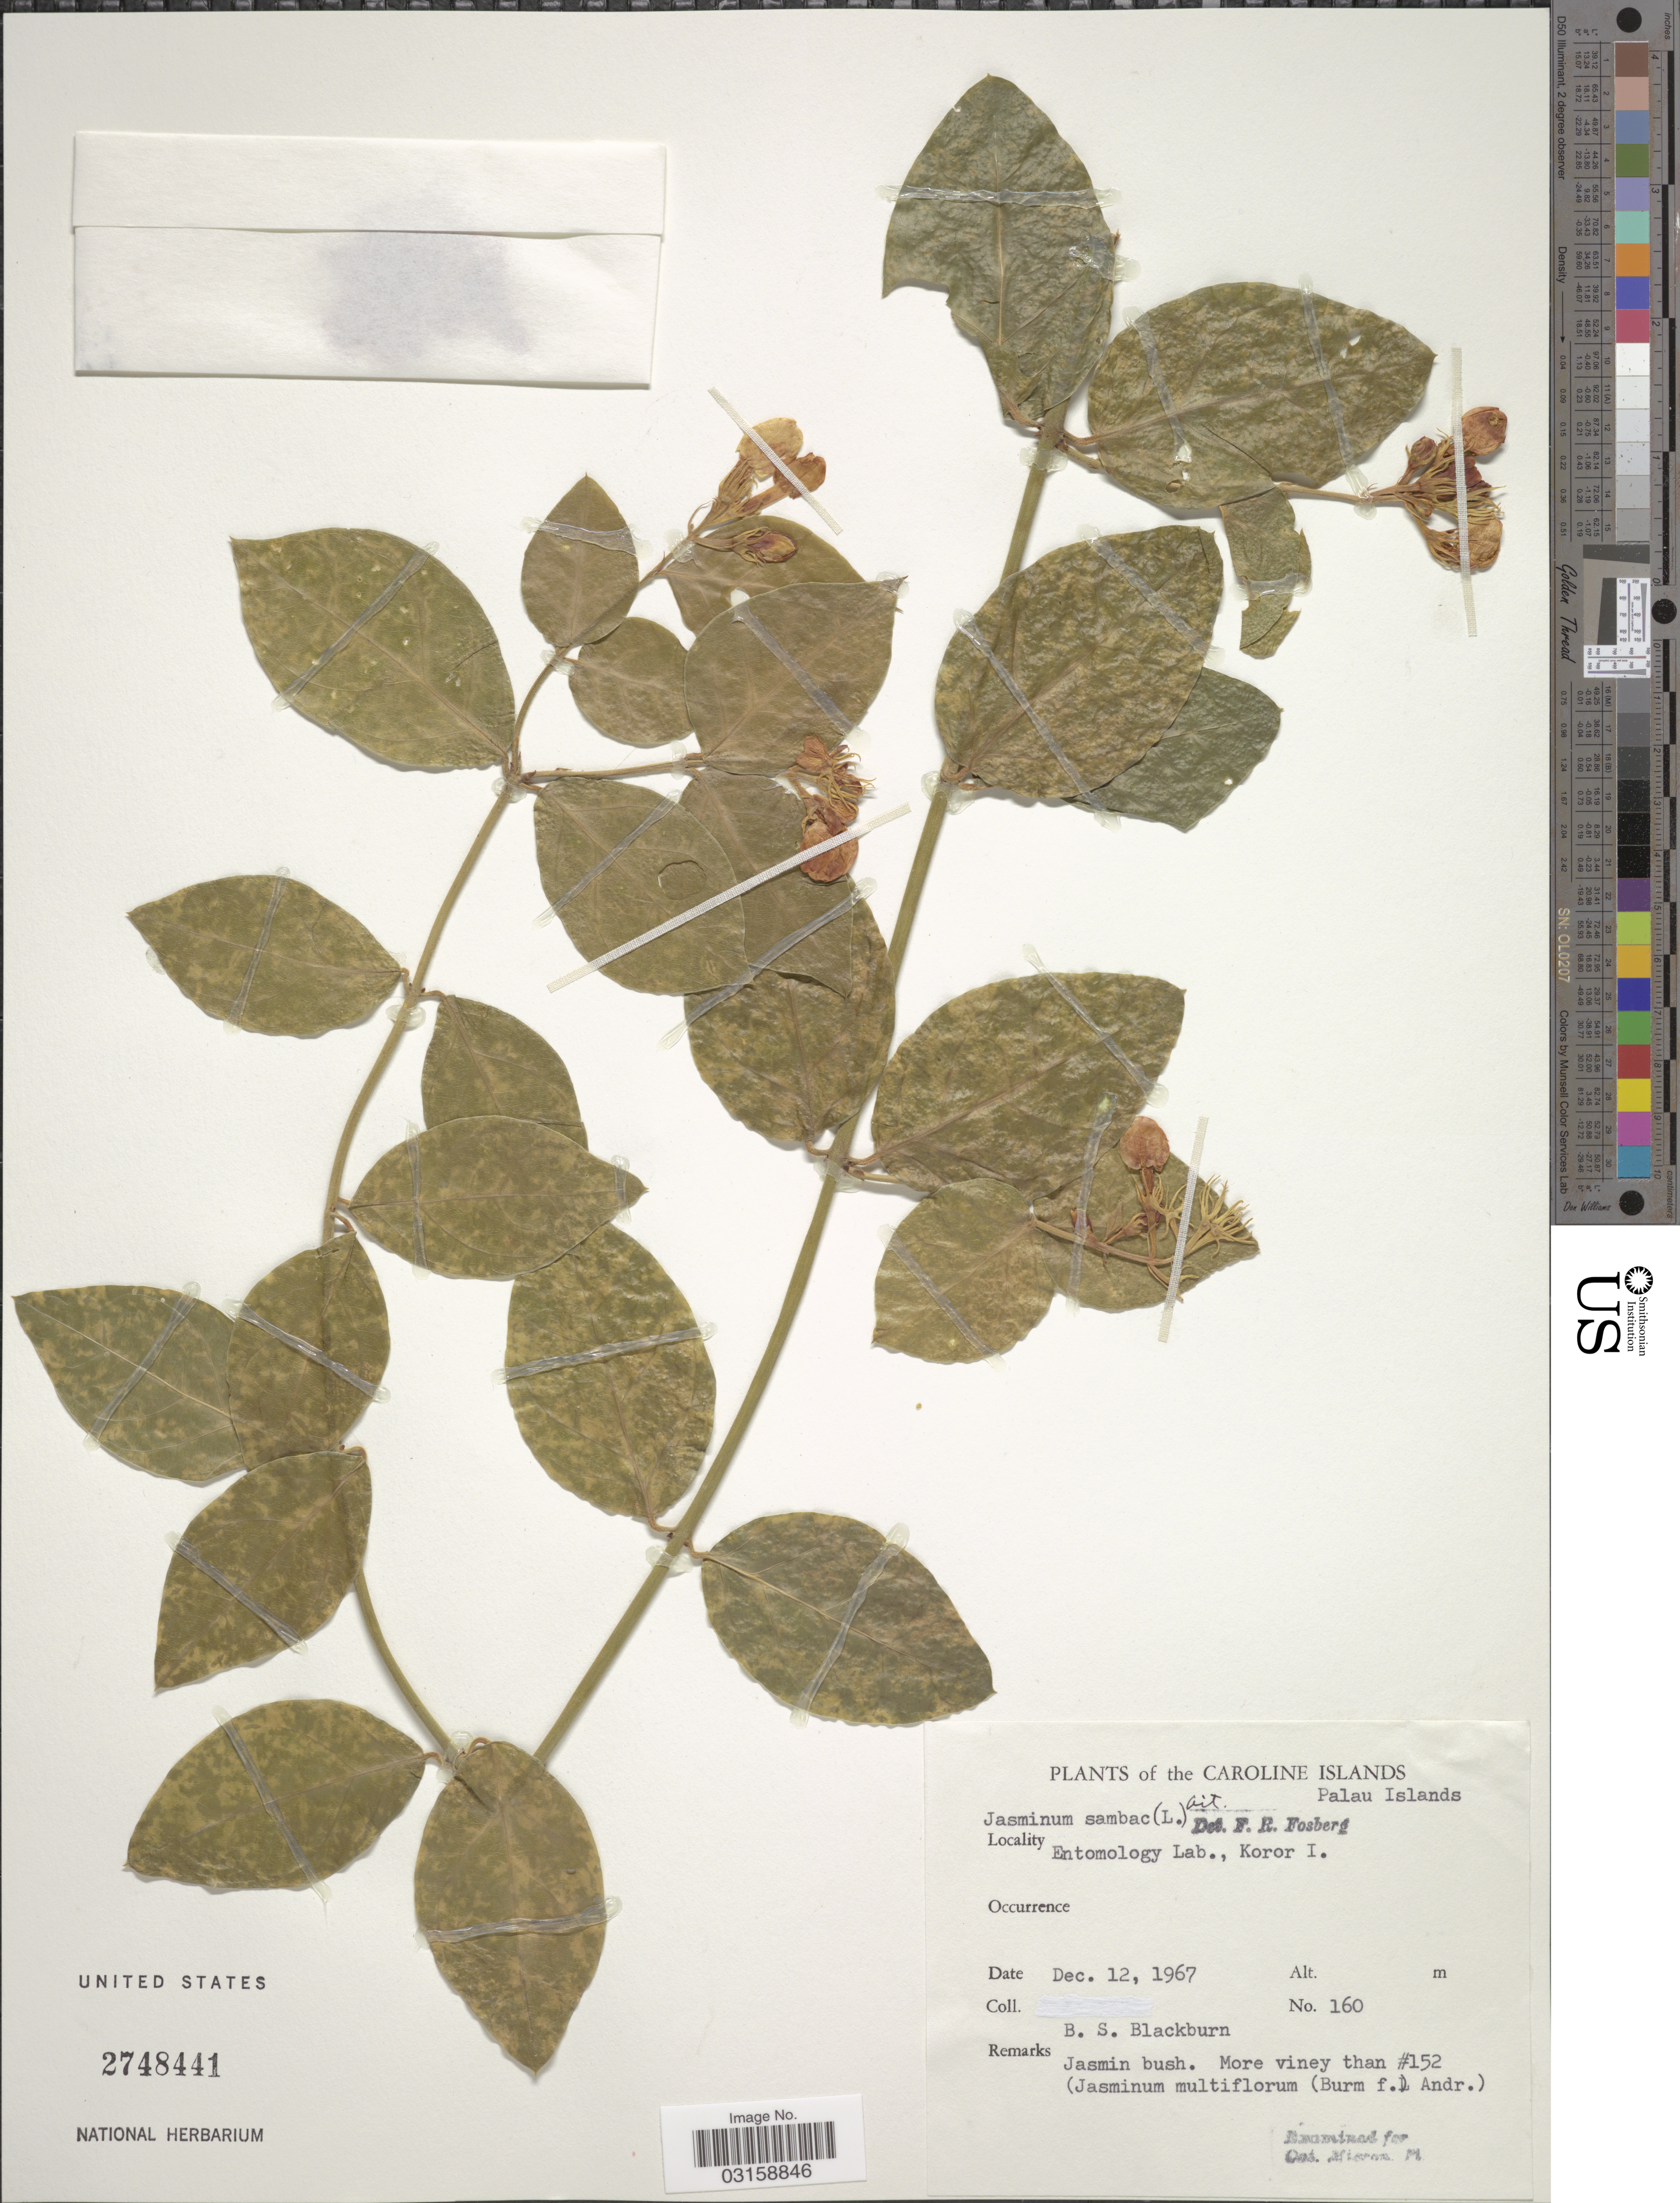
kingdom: Plantae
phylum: Tracheophyta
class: Magnoliopsida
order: Lamiales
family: Oleaceae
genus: Jasminum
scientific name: Jasminum sambac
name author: (L.) Aiton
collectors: B. S. Blackburn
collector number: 160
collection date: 1967-12-12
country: Palau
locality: Caroline Islands. Palau Islands. Entomology Lab., Koror I.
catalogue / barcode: US 2748441